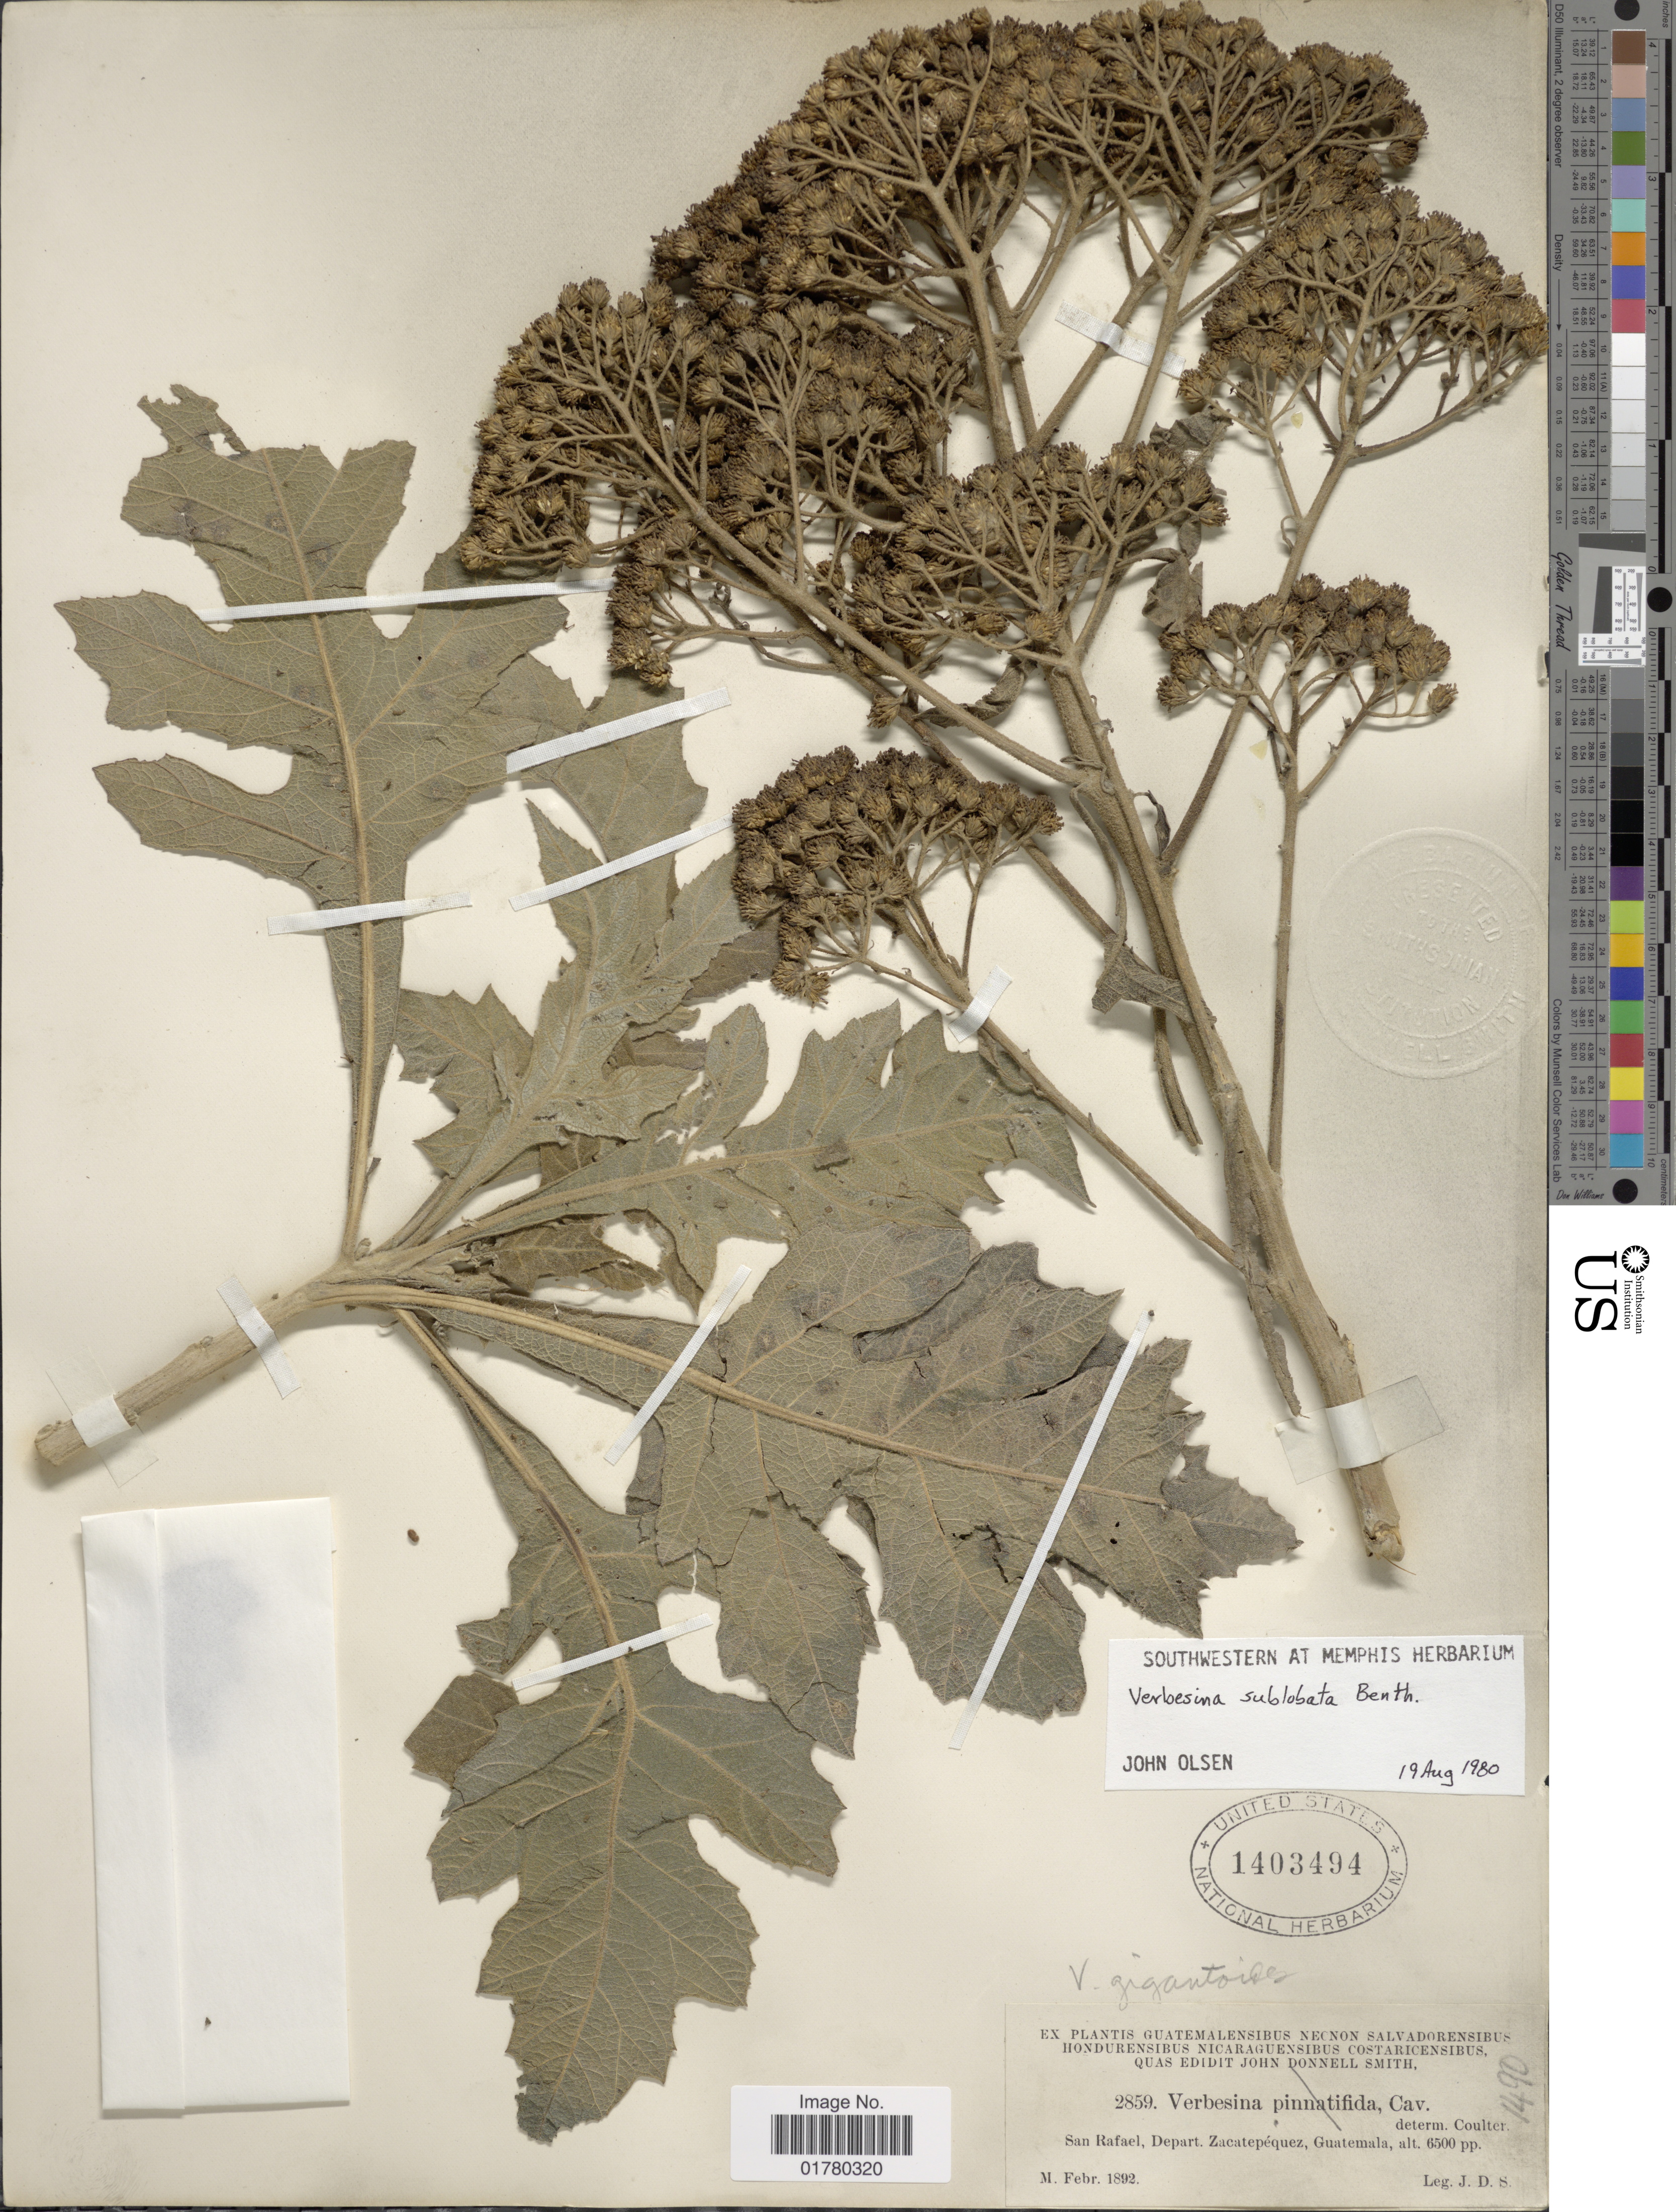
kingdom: Plantae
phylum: Tracheophyta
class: Magnoliopsida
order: Asterales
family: Asteraceae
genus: Verbesina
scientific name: Verbesina turbacensis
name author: Kunth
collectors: J. Donnell Smith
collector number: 2859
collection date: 1892-02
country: Guatemala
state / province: Sacatepéquez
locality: San Rafael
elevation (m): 1981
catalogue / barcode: US 1403494